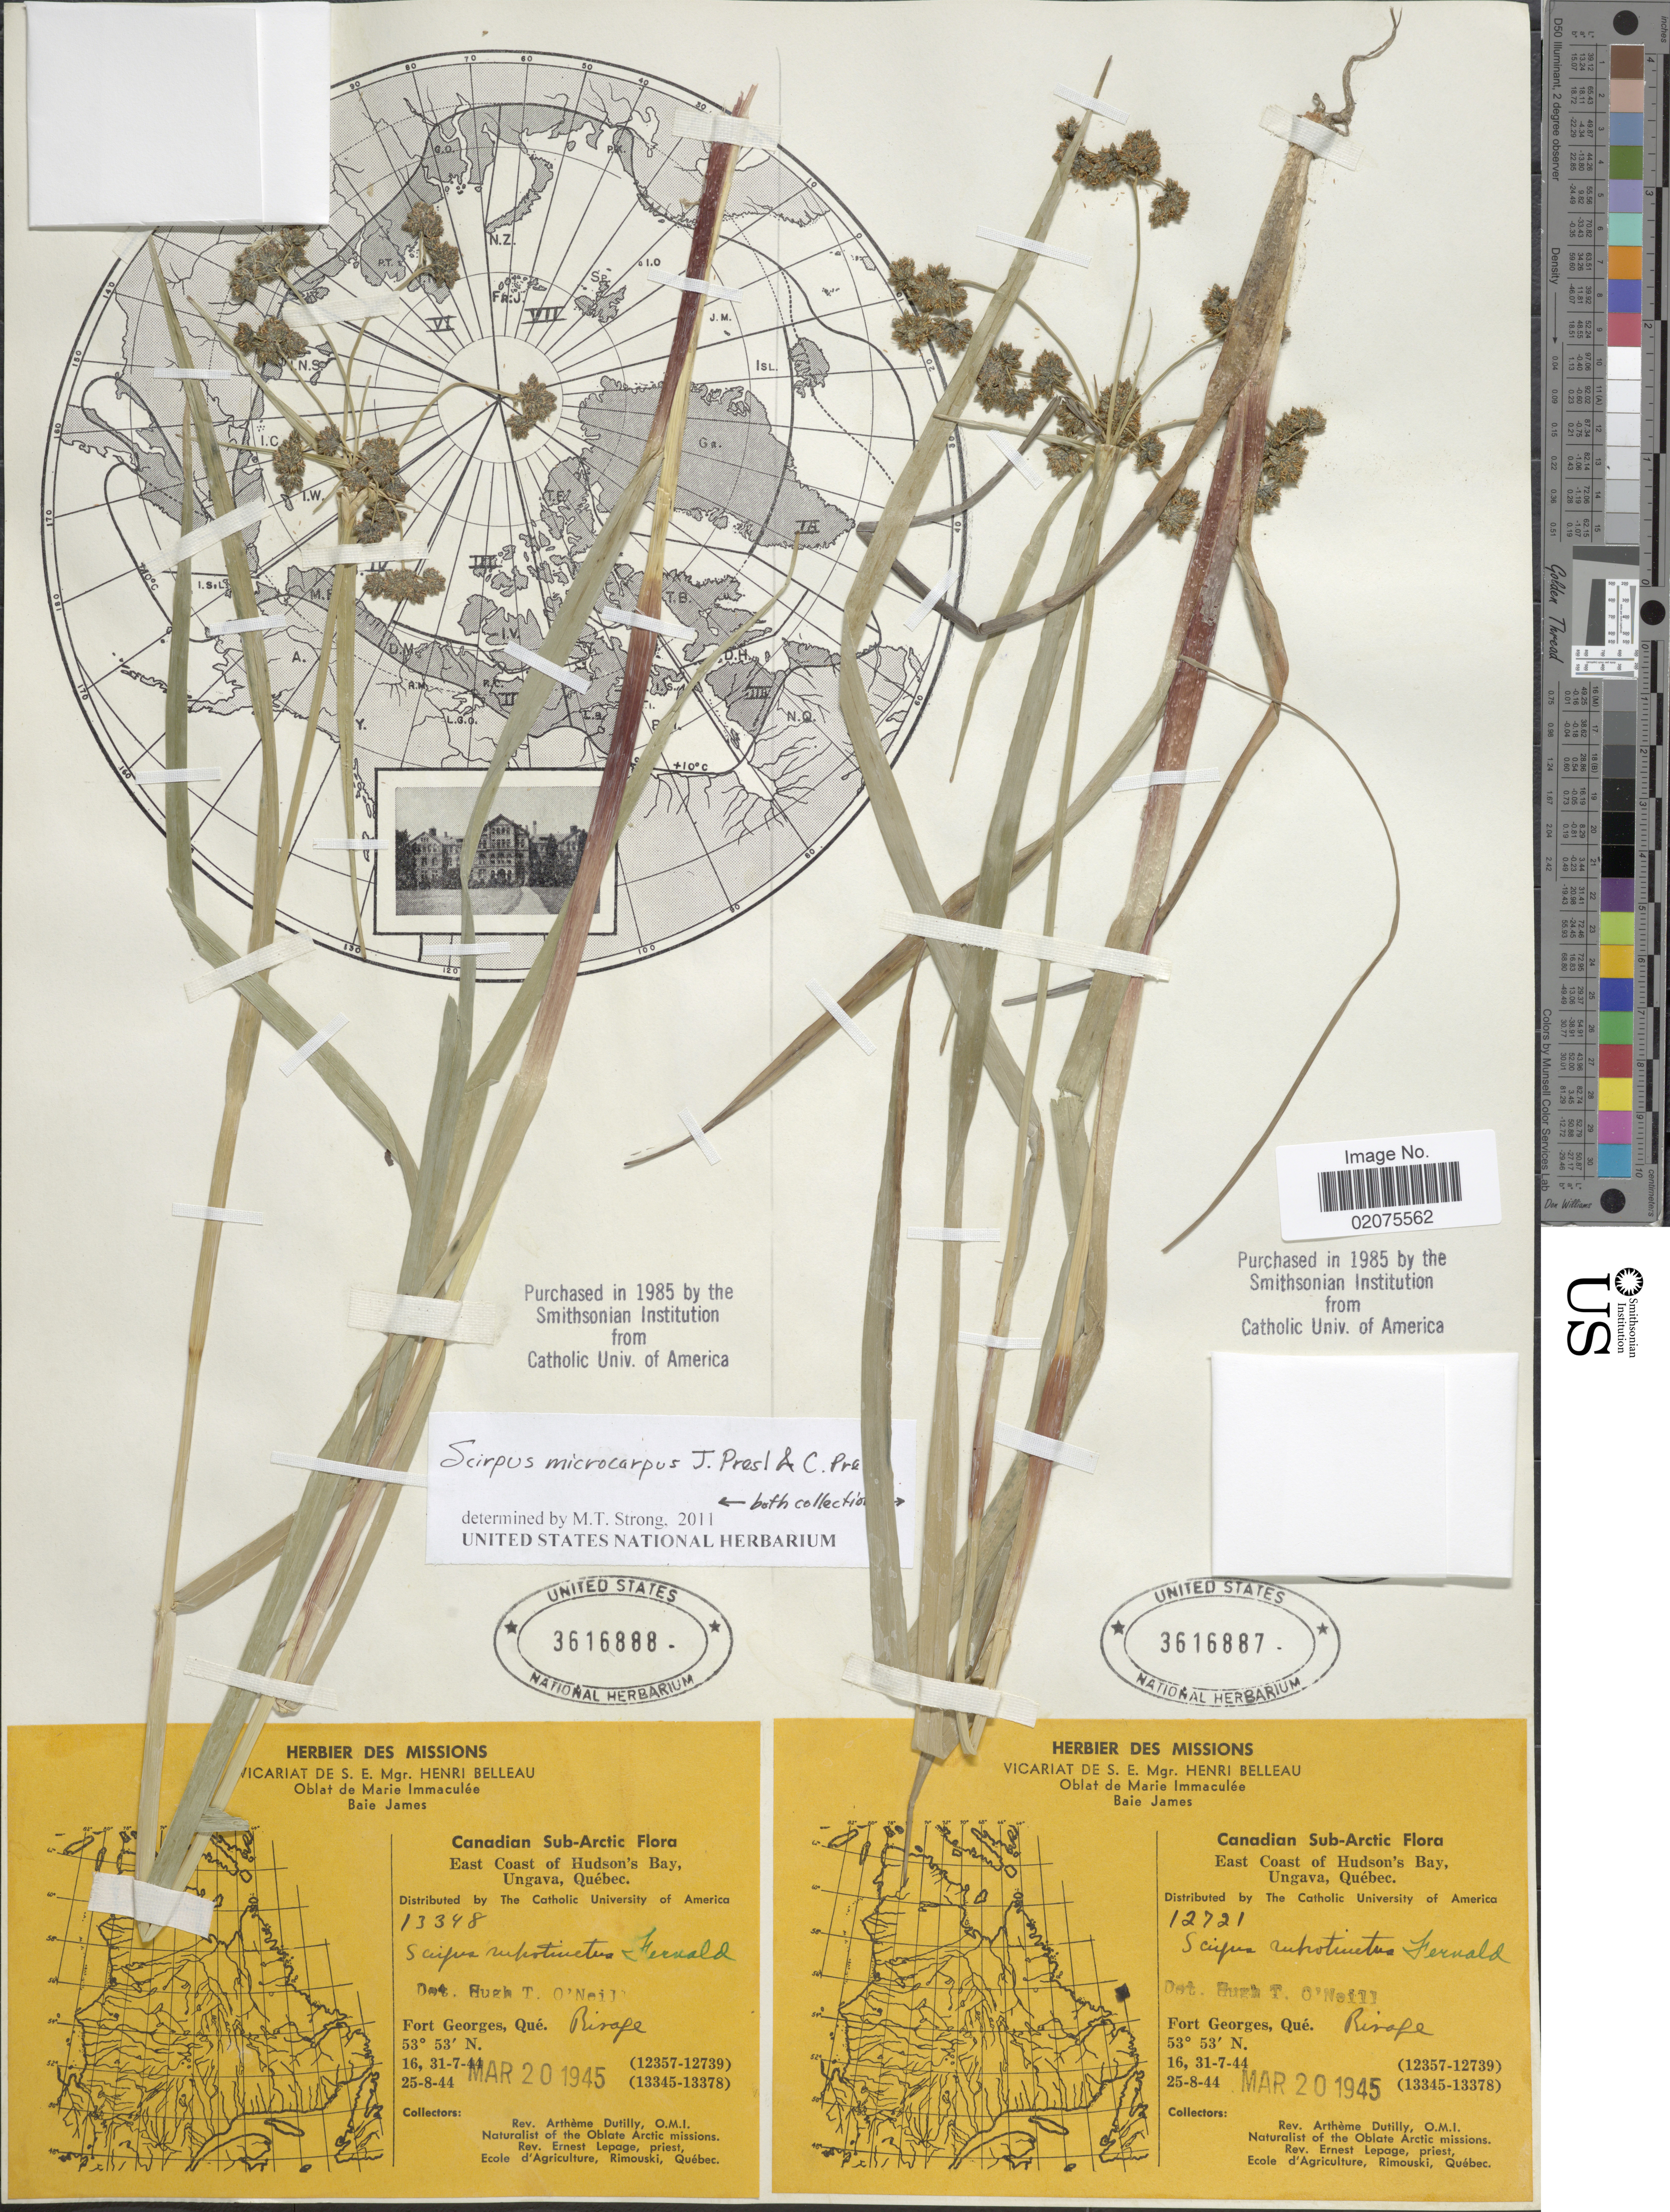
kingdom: Plantae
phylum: Tracheophyta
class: Liliopsida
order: Poales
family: Cyperaceae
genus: Scirpus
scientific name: Scirpus microcarpus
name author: J. Presl & C. Presl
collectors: A. Dutilly & E. Lepage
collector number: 12721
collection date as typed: Transcribed d/m/y: 31/7/44 to 25/8/44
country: Canada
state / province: Quebec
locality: Sub-Arctic. East Coast of Hudson's Bay, Ungava. Fort Georges, Que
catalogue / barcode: US 3616887-2